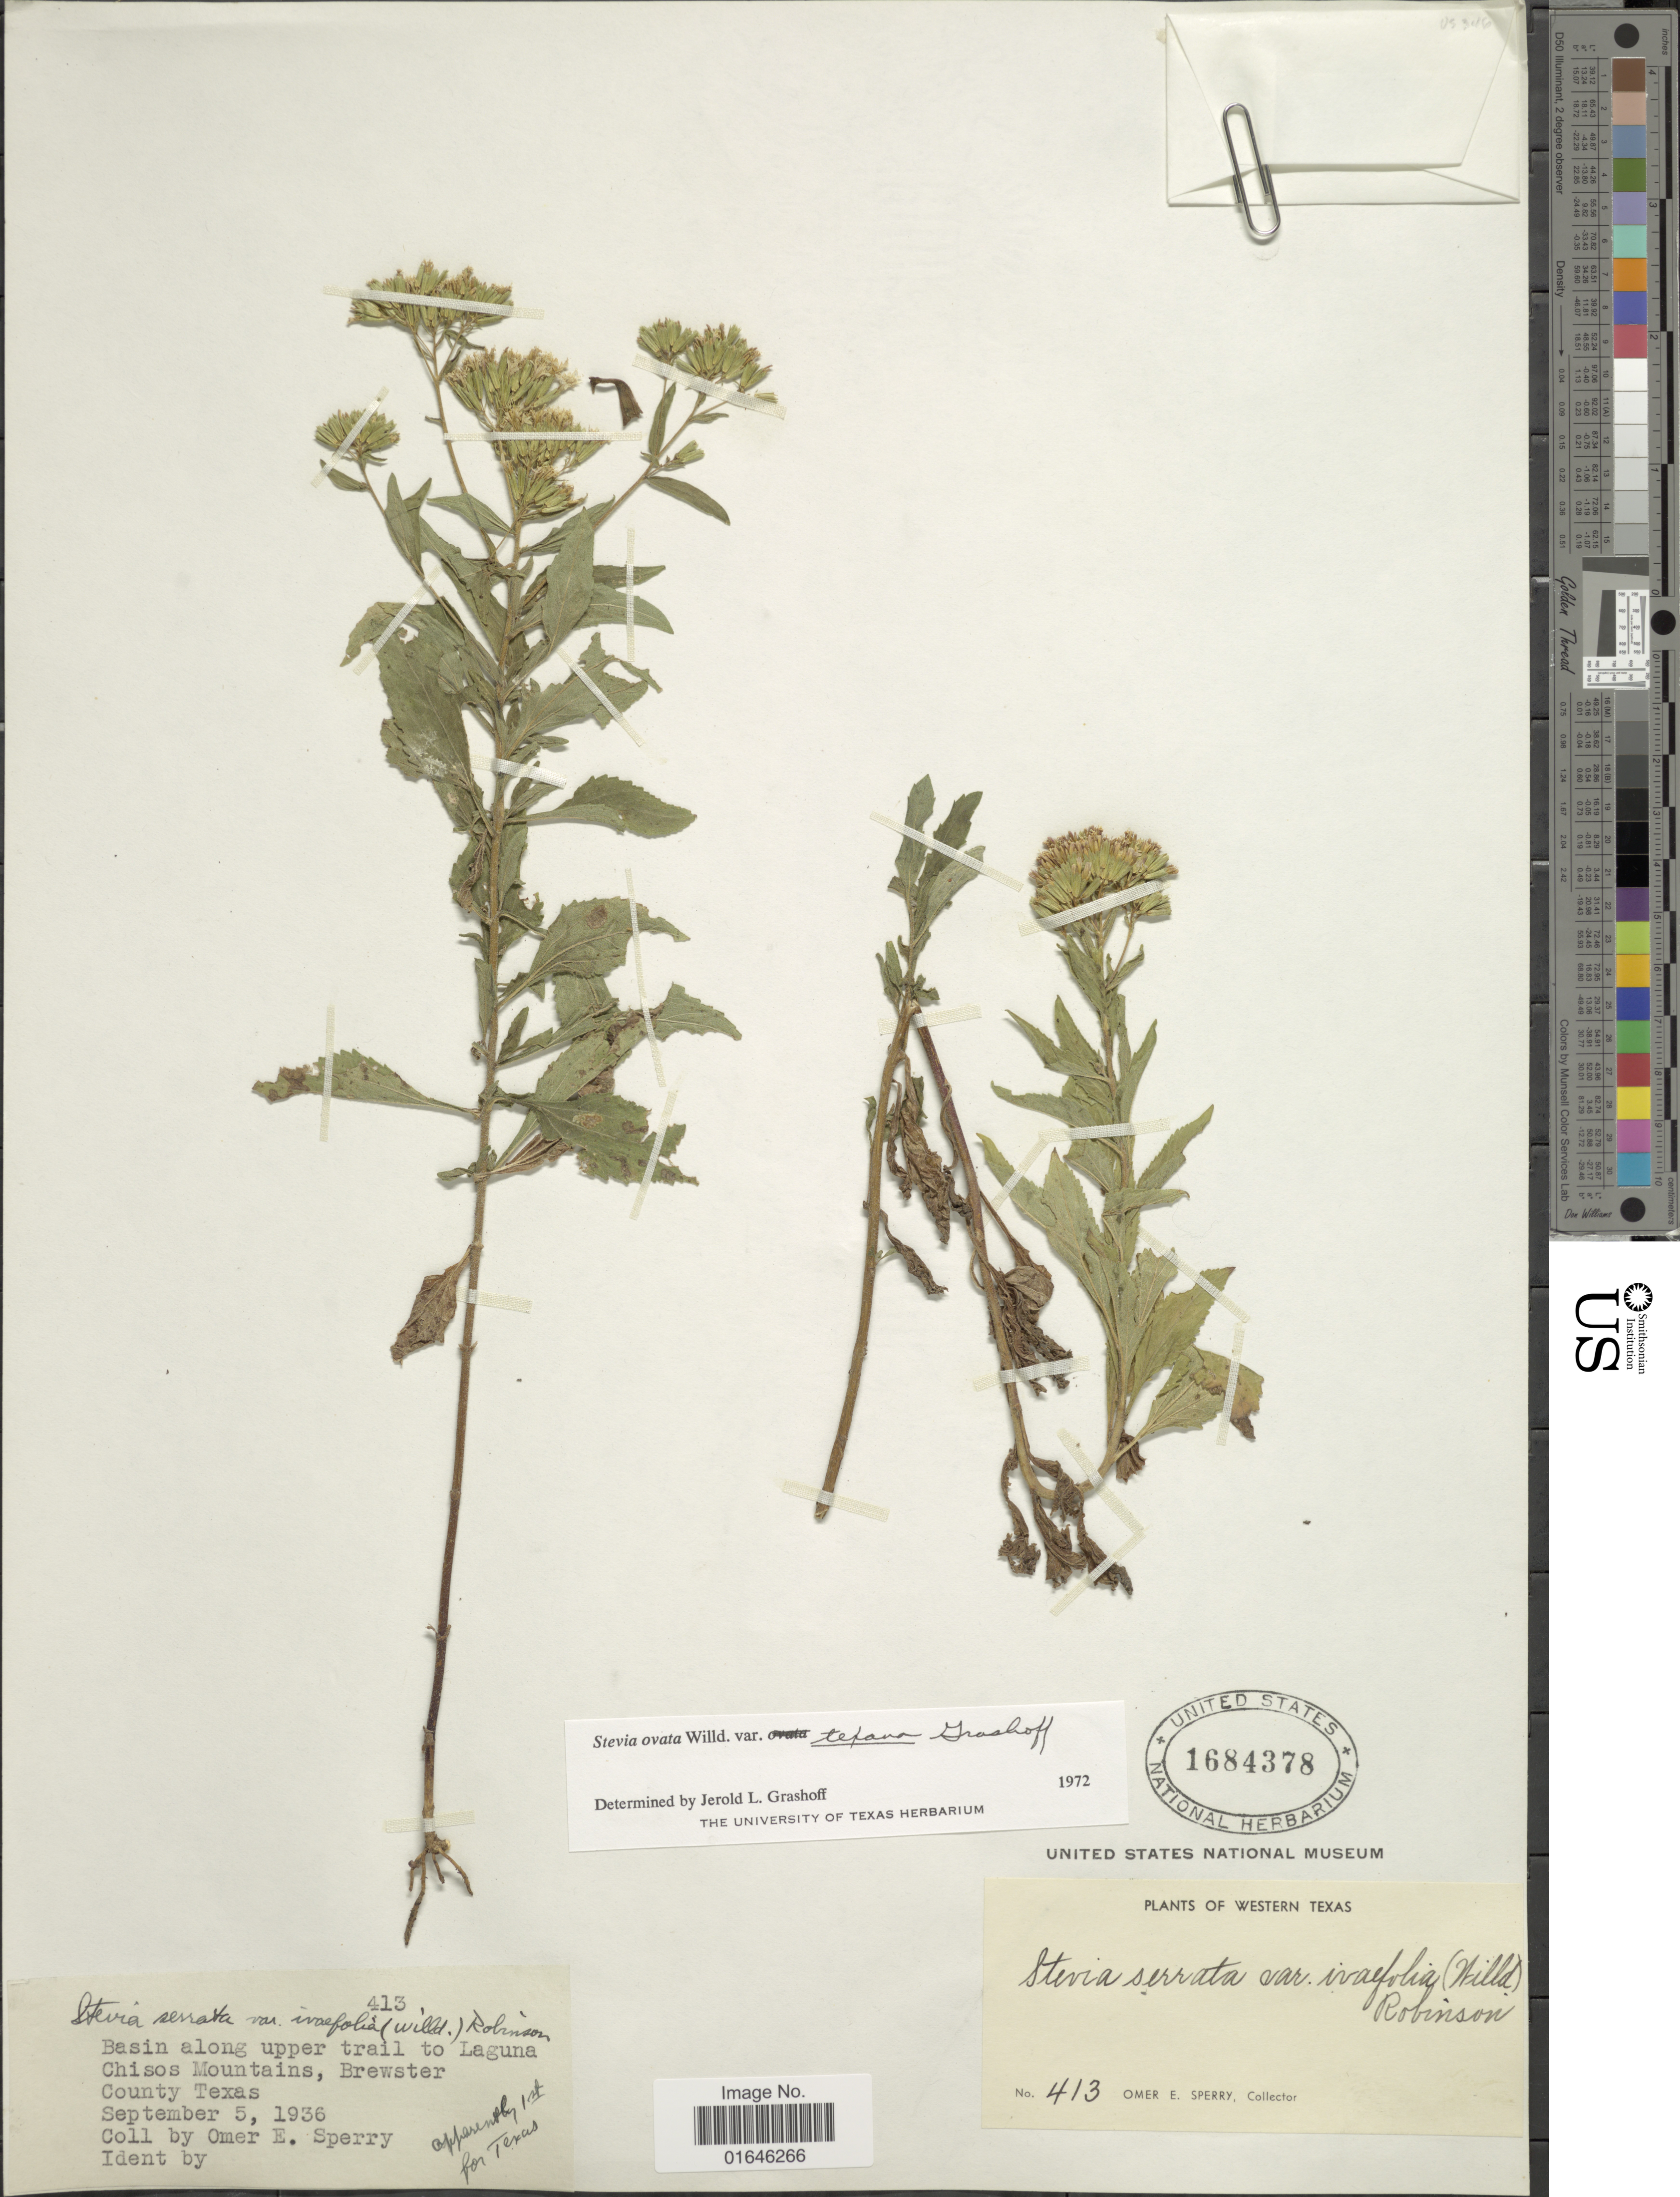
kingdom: Plantae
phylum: Tracheophyta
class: Magnoliopsida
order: Asterales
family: Asteraceae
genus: Stevia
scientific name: Stevia ovata var. texana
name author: Grashoff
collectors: O. E. Sperry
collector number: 413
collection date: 1936-09-05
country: United States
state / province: Texas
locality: Basin along upper trail to Laguna, Chisos Mountains, Brewster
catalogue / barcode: US 1684378